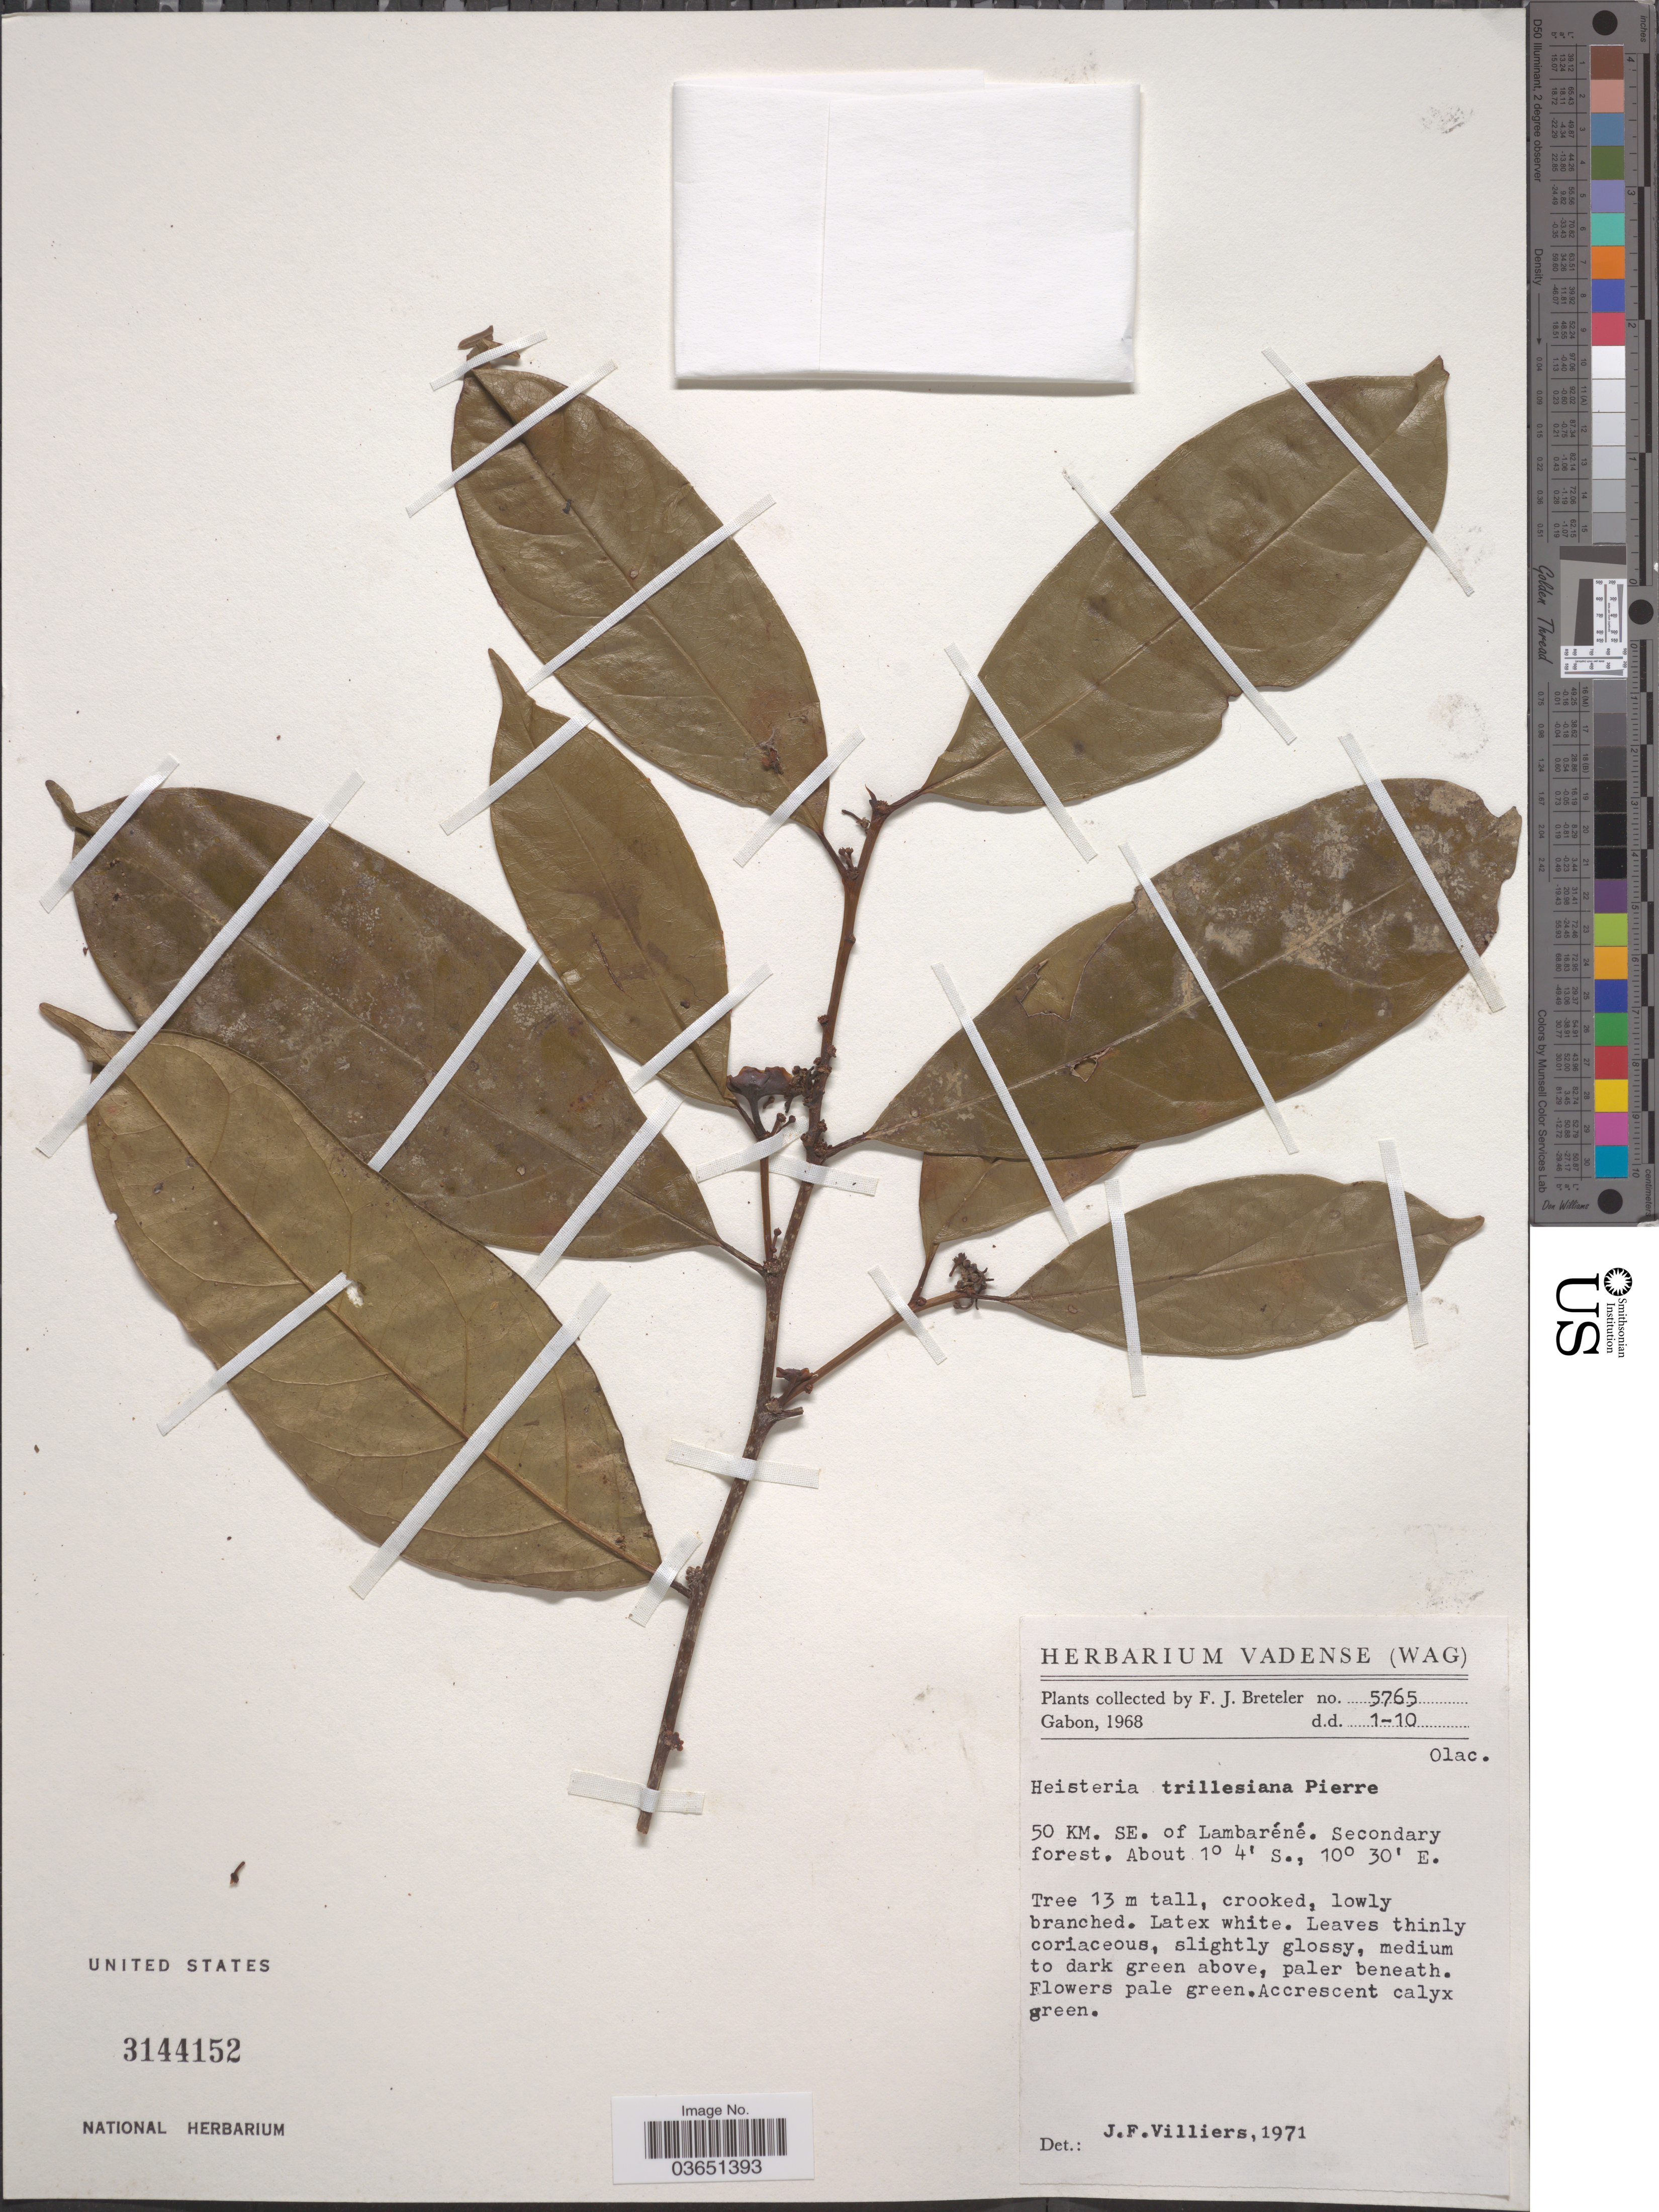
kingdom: Plantae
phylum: Tracheophyta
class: Magnoliopsida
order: Santalales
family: Erythropalaceae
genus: Heisteria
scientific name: Heisteria trillesiana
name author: Pierre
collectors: F. J. Breteler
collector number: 5765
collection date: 1968-10-01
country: Gabon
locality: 50 km. SE. of Lambaréné.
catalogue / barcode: US 3144152